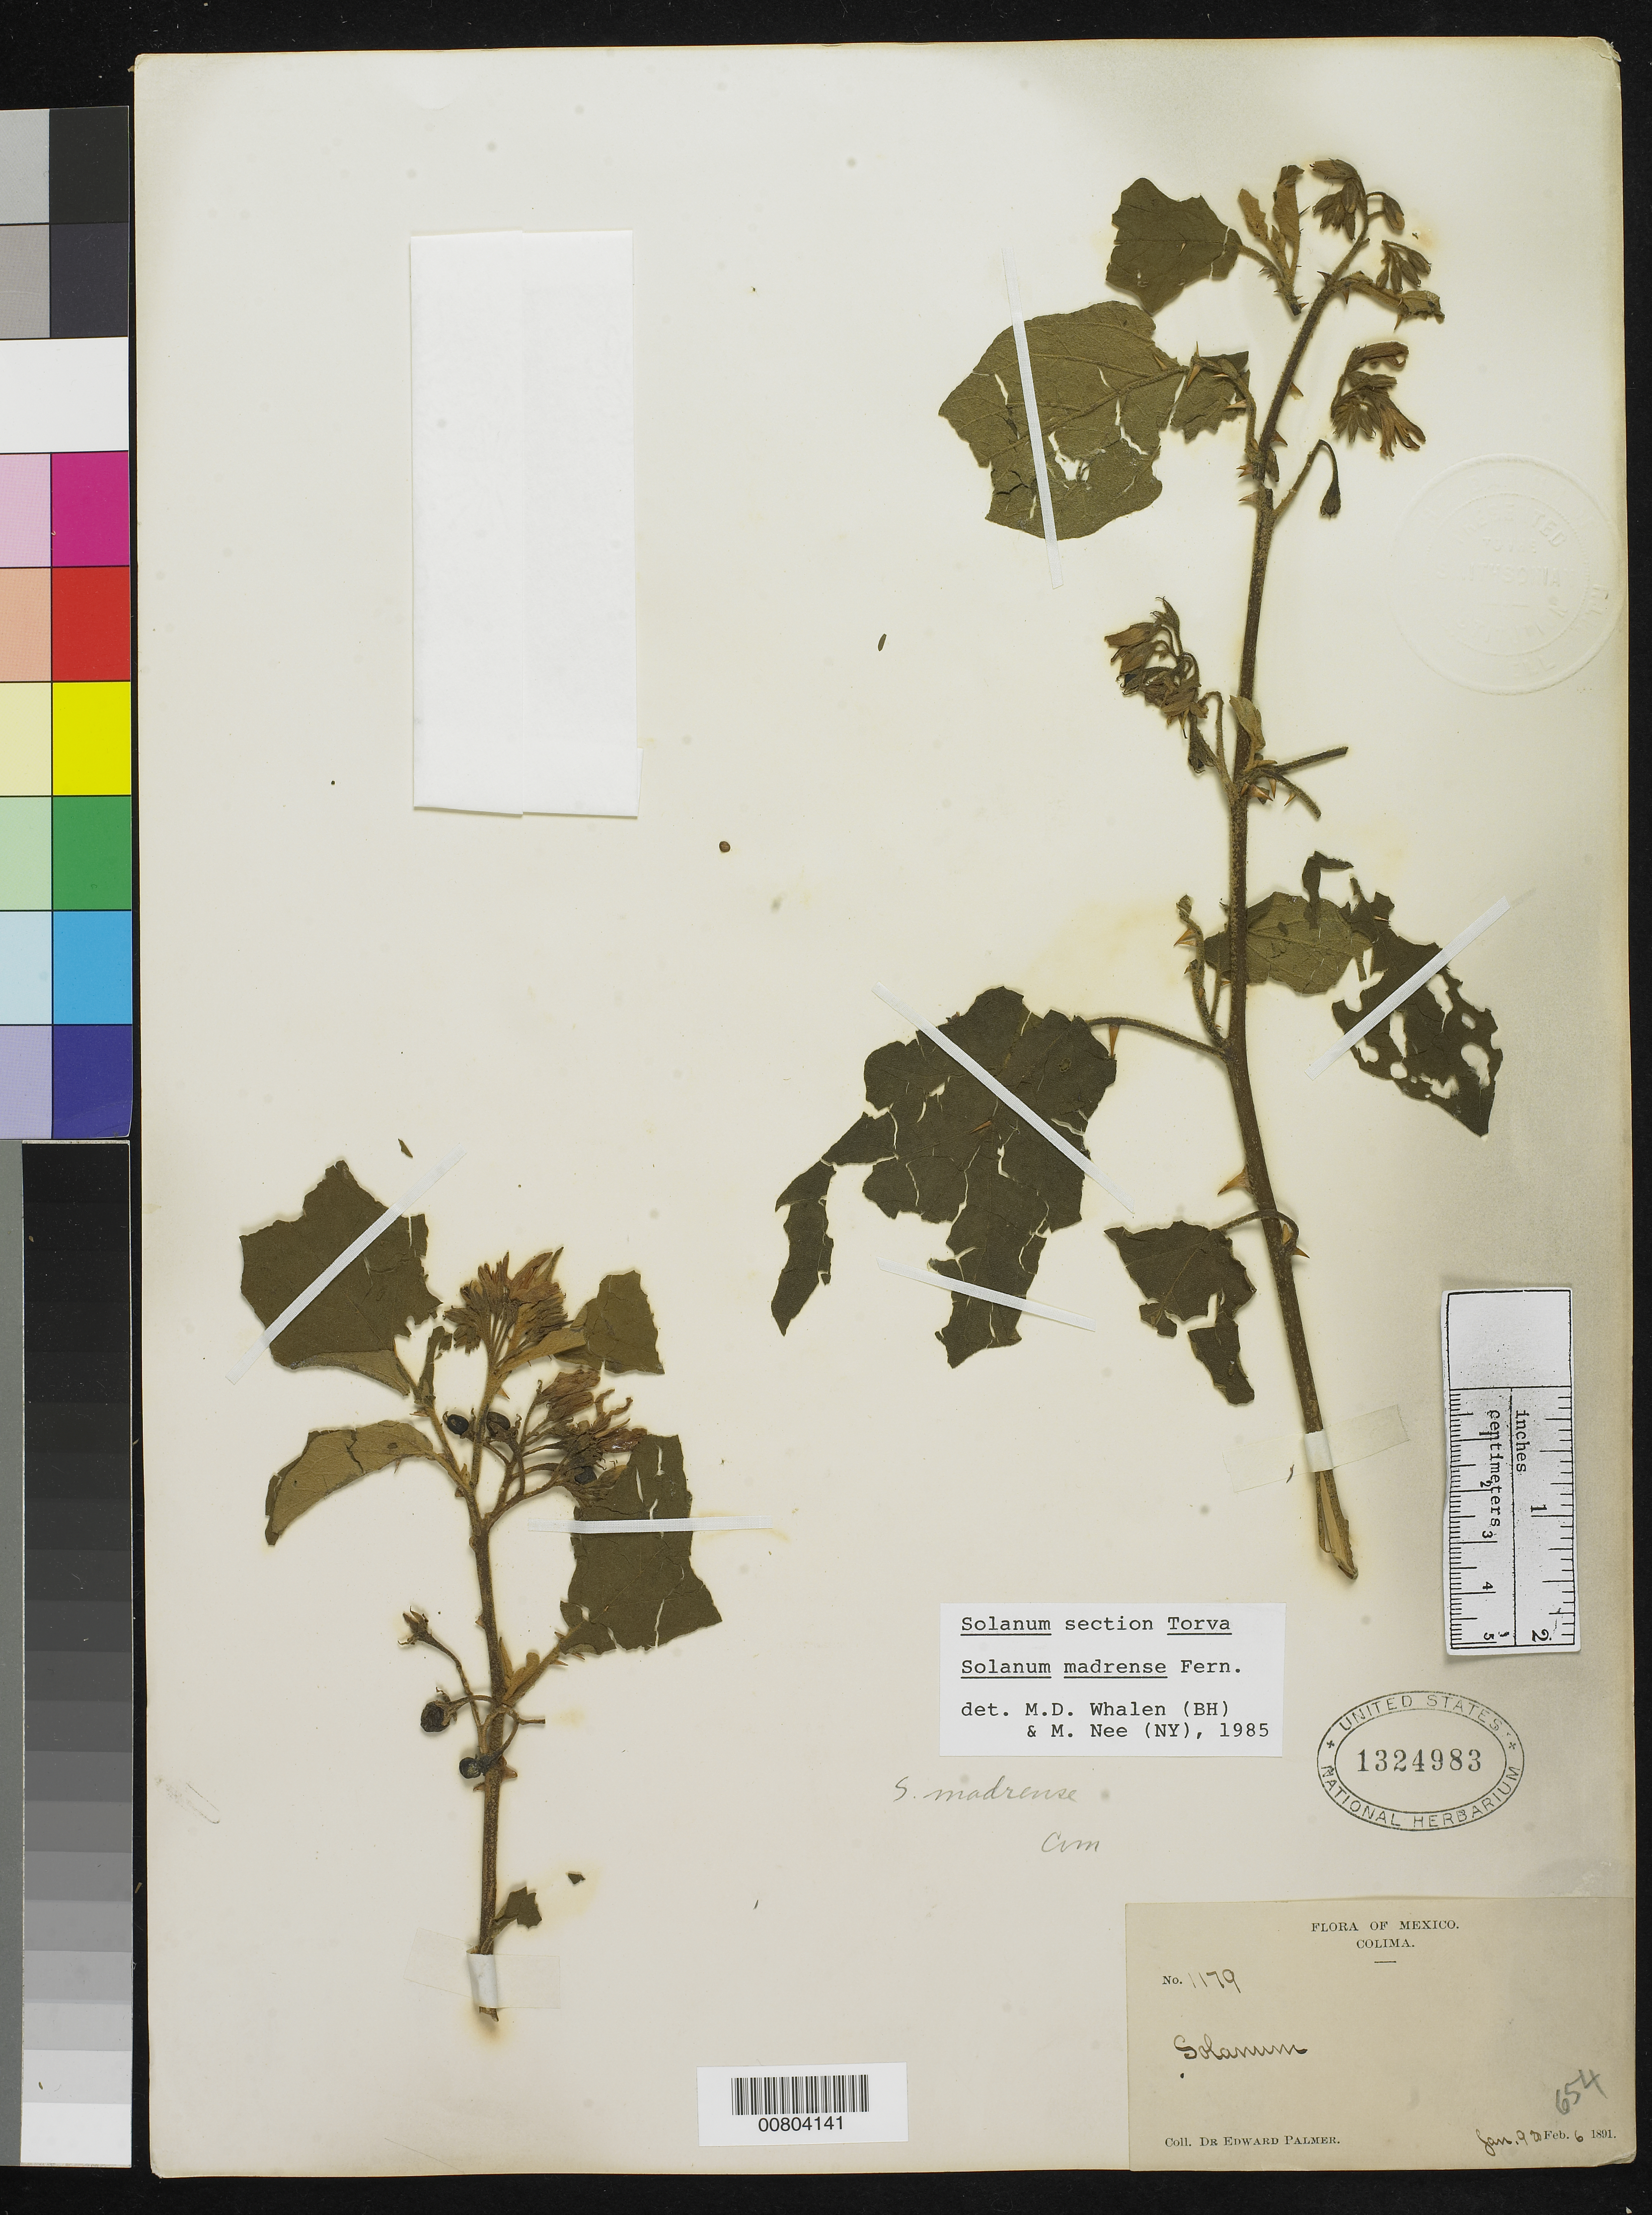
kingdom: Plantae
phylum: Tracheophyta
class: Magnoliopsida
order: Solanales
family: Solanaceae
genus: Solanum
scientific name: Solanum madrense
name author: Fernald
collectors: E. Palmer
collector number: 1179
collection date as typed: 09 Jan 1891 to 06 Feb 1891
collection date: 1891-01-09/1891-02-06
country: Mexico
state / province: Colima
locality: Colima.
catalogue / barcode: US 1324983